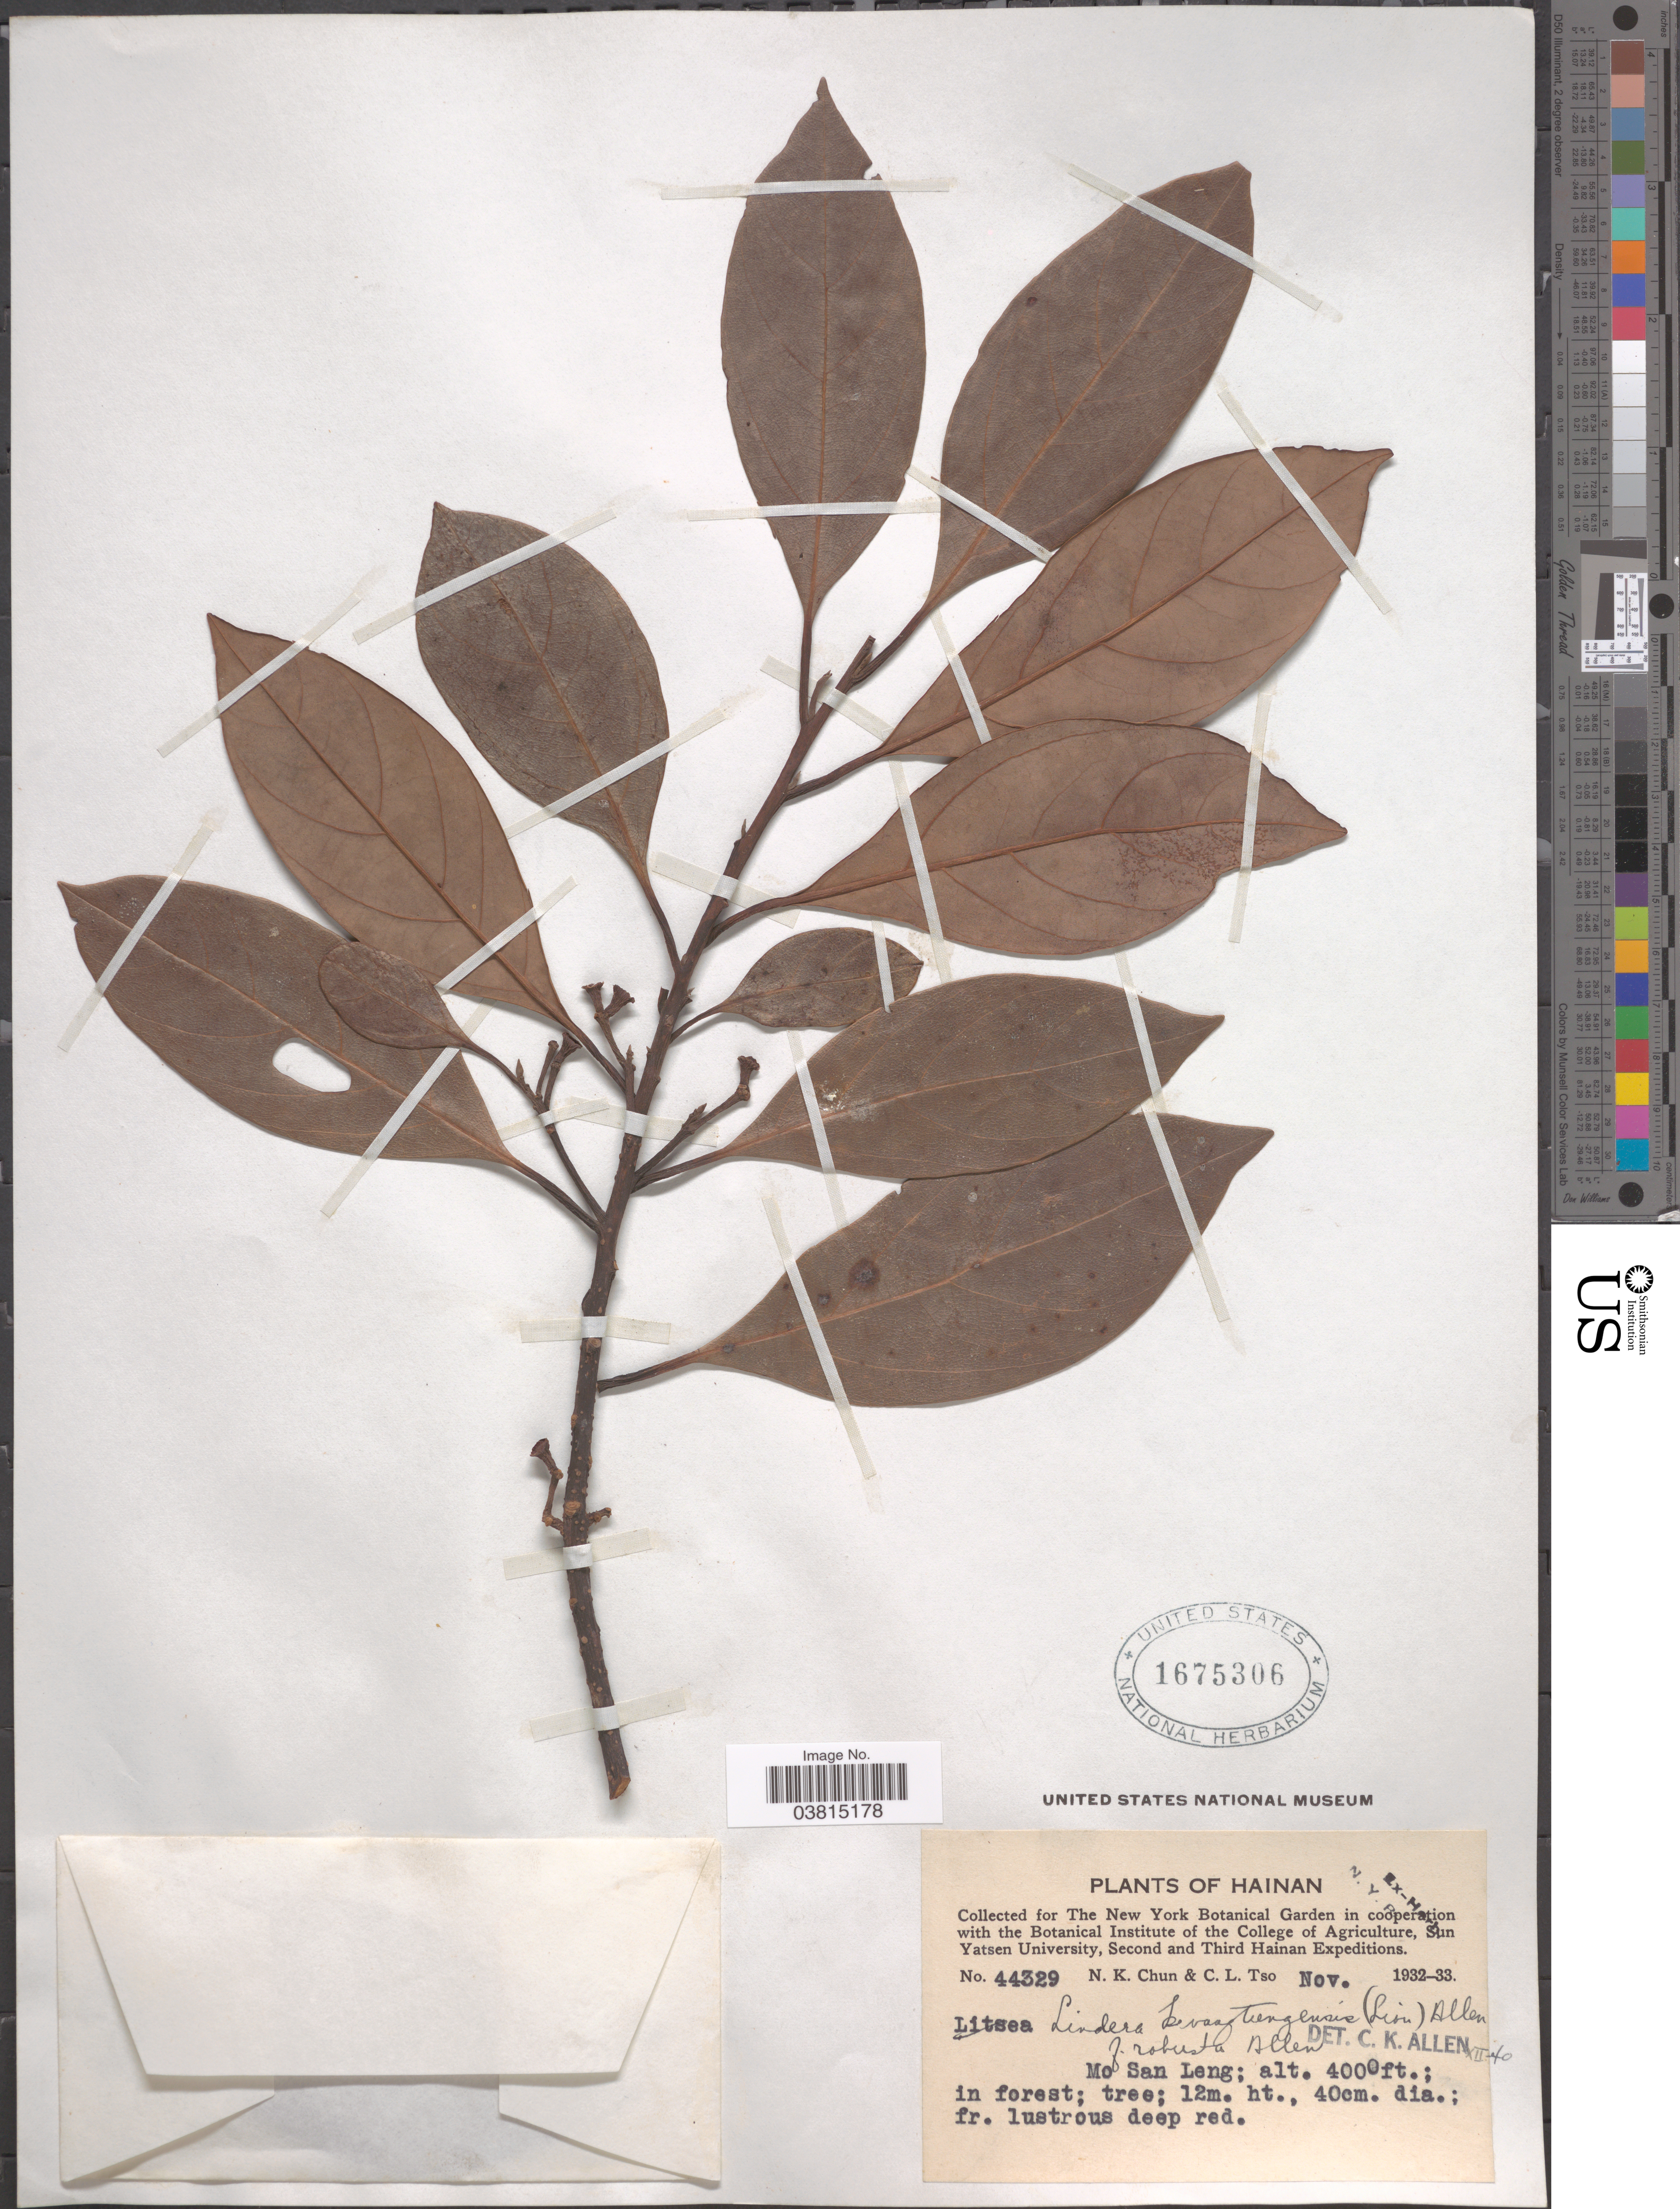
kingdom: Plantae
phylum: Tracheophyta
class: Magnoliopsida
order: Laurales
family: Lauraceae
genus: Lindera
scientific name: Lindera kwangtungensis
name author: (Liou) C.K. Allen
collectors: N. K. Chun & C. Tso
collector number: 44329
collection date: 1932-11/1933-11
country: China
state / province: Hainan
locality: Mo San Leng.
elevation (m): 1219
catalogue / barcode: US 1675306